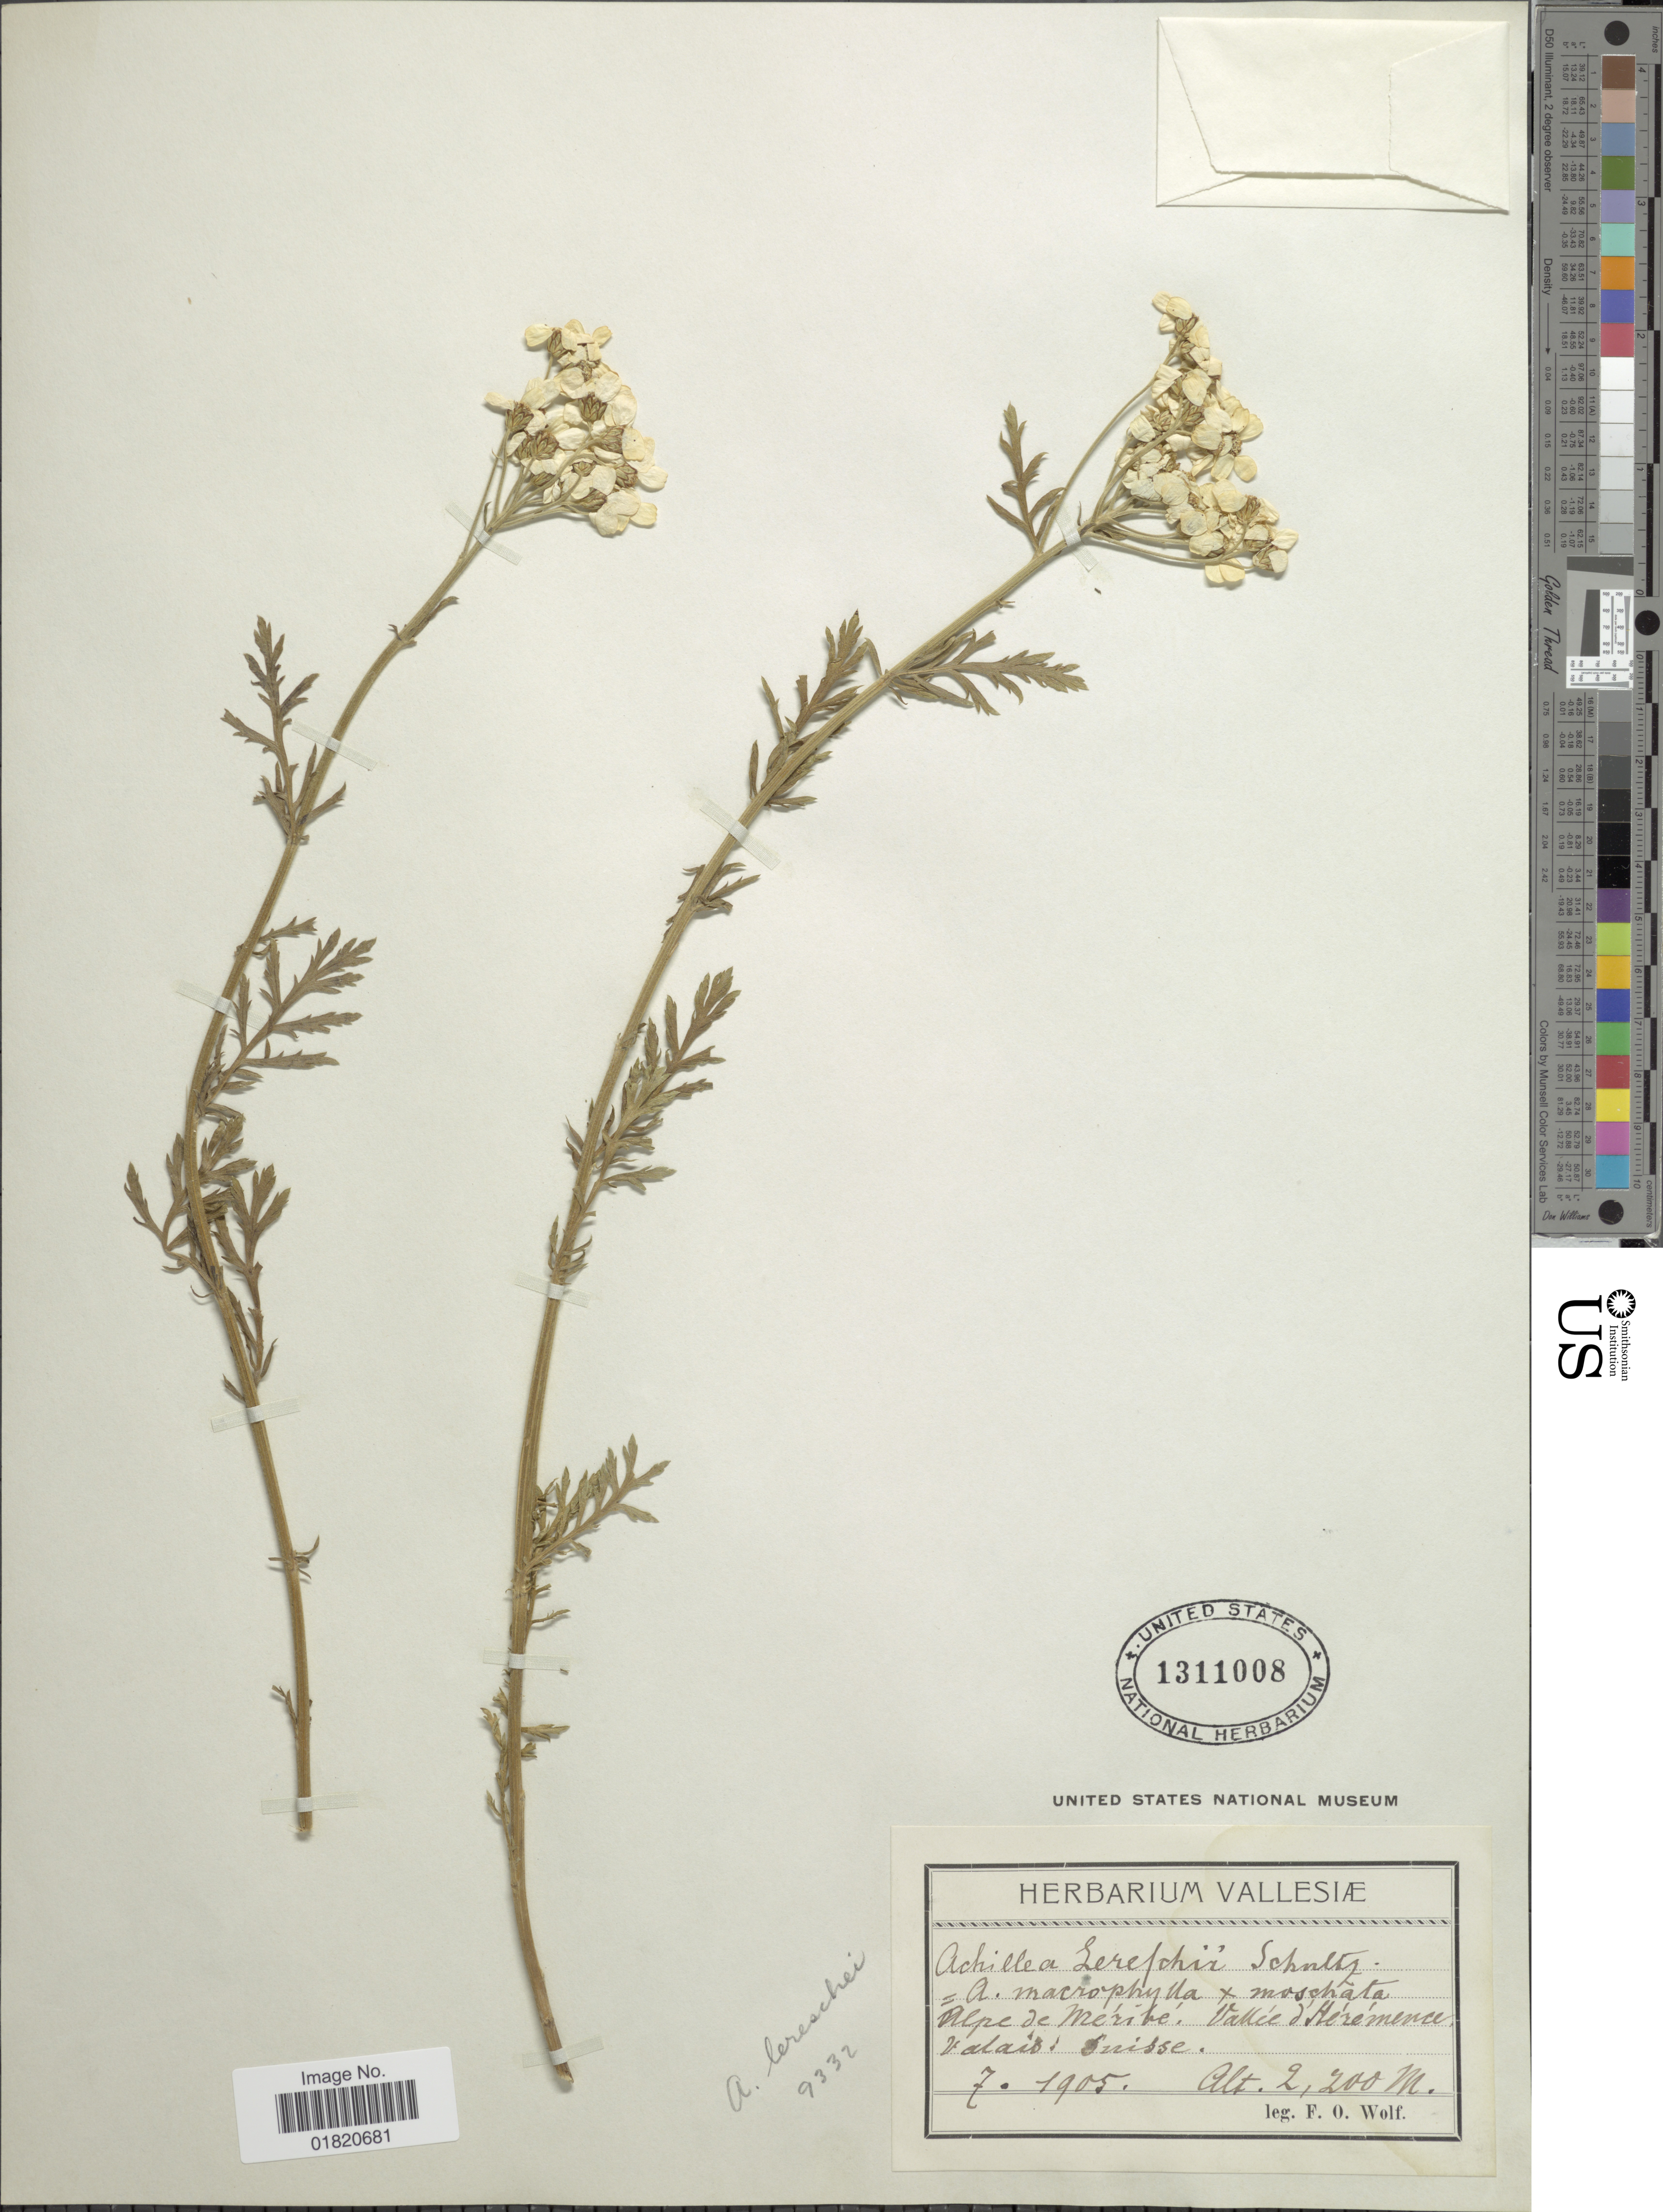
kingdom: Plantae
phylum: Tracheophyta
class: Magnoliopsida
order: Asterales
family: Asteraceae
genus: Achillea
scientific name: Achillea lereschii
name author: Sch. Bip.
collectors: F. Wolf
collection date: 1905-07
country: Switzerland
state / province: Valais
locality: Alpe de Meribe, Vallee d'Hérémence. Suisse.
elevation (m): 2200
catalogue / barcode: US 1311008